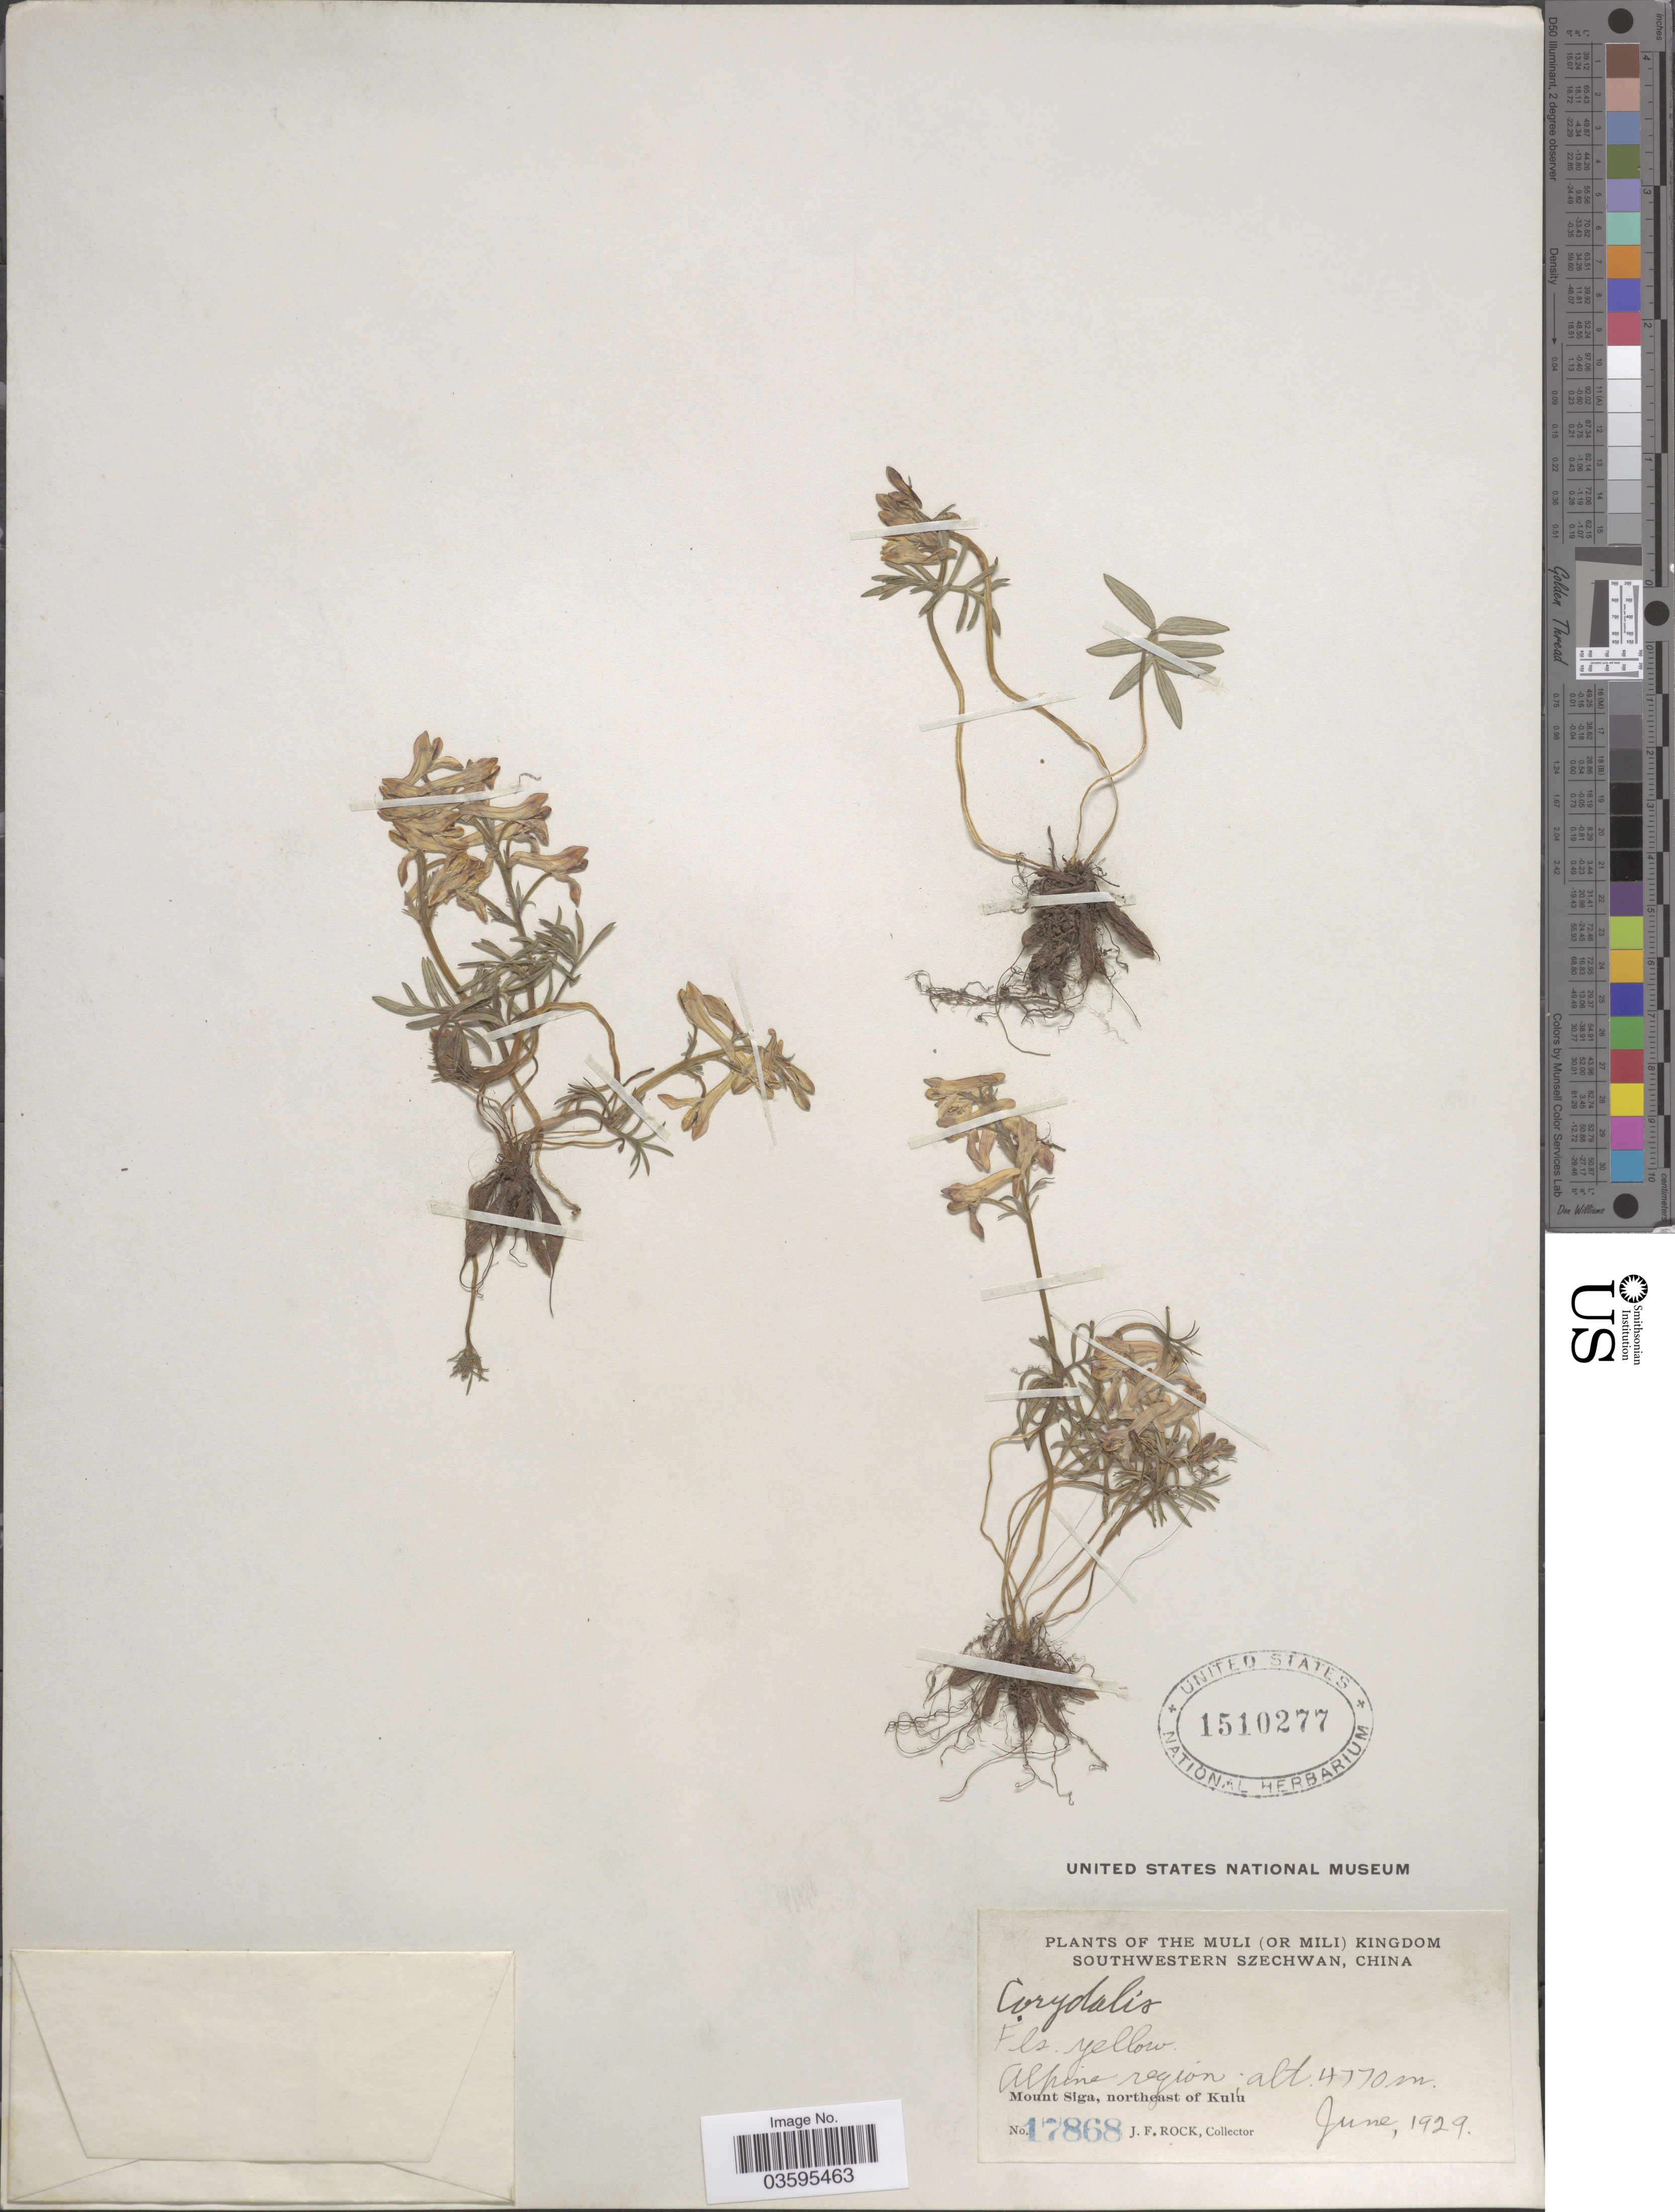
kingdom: Plantae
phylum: Tracheophyta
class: Magnoliopsida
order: Ranunculales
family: Papaveraceae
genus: Corydalis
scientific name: Corydalis sp.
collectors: J. Rock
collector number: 17868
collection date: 1929-06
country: China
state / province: Sichuan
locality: The Muli (or Mili) Kingdom. Southwestern Szechwan. Mount Siga, northeast of Kulu.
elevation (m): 4770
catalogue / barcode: US 1510277